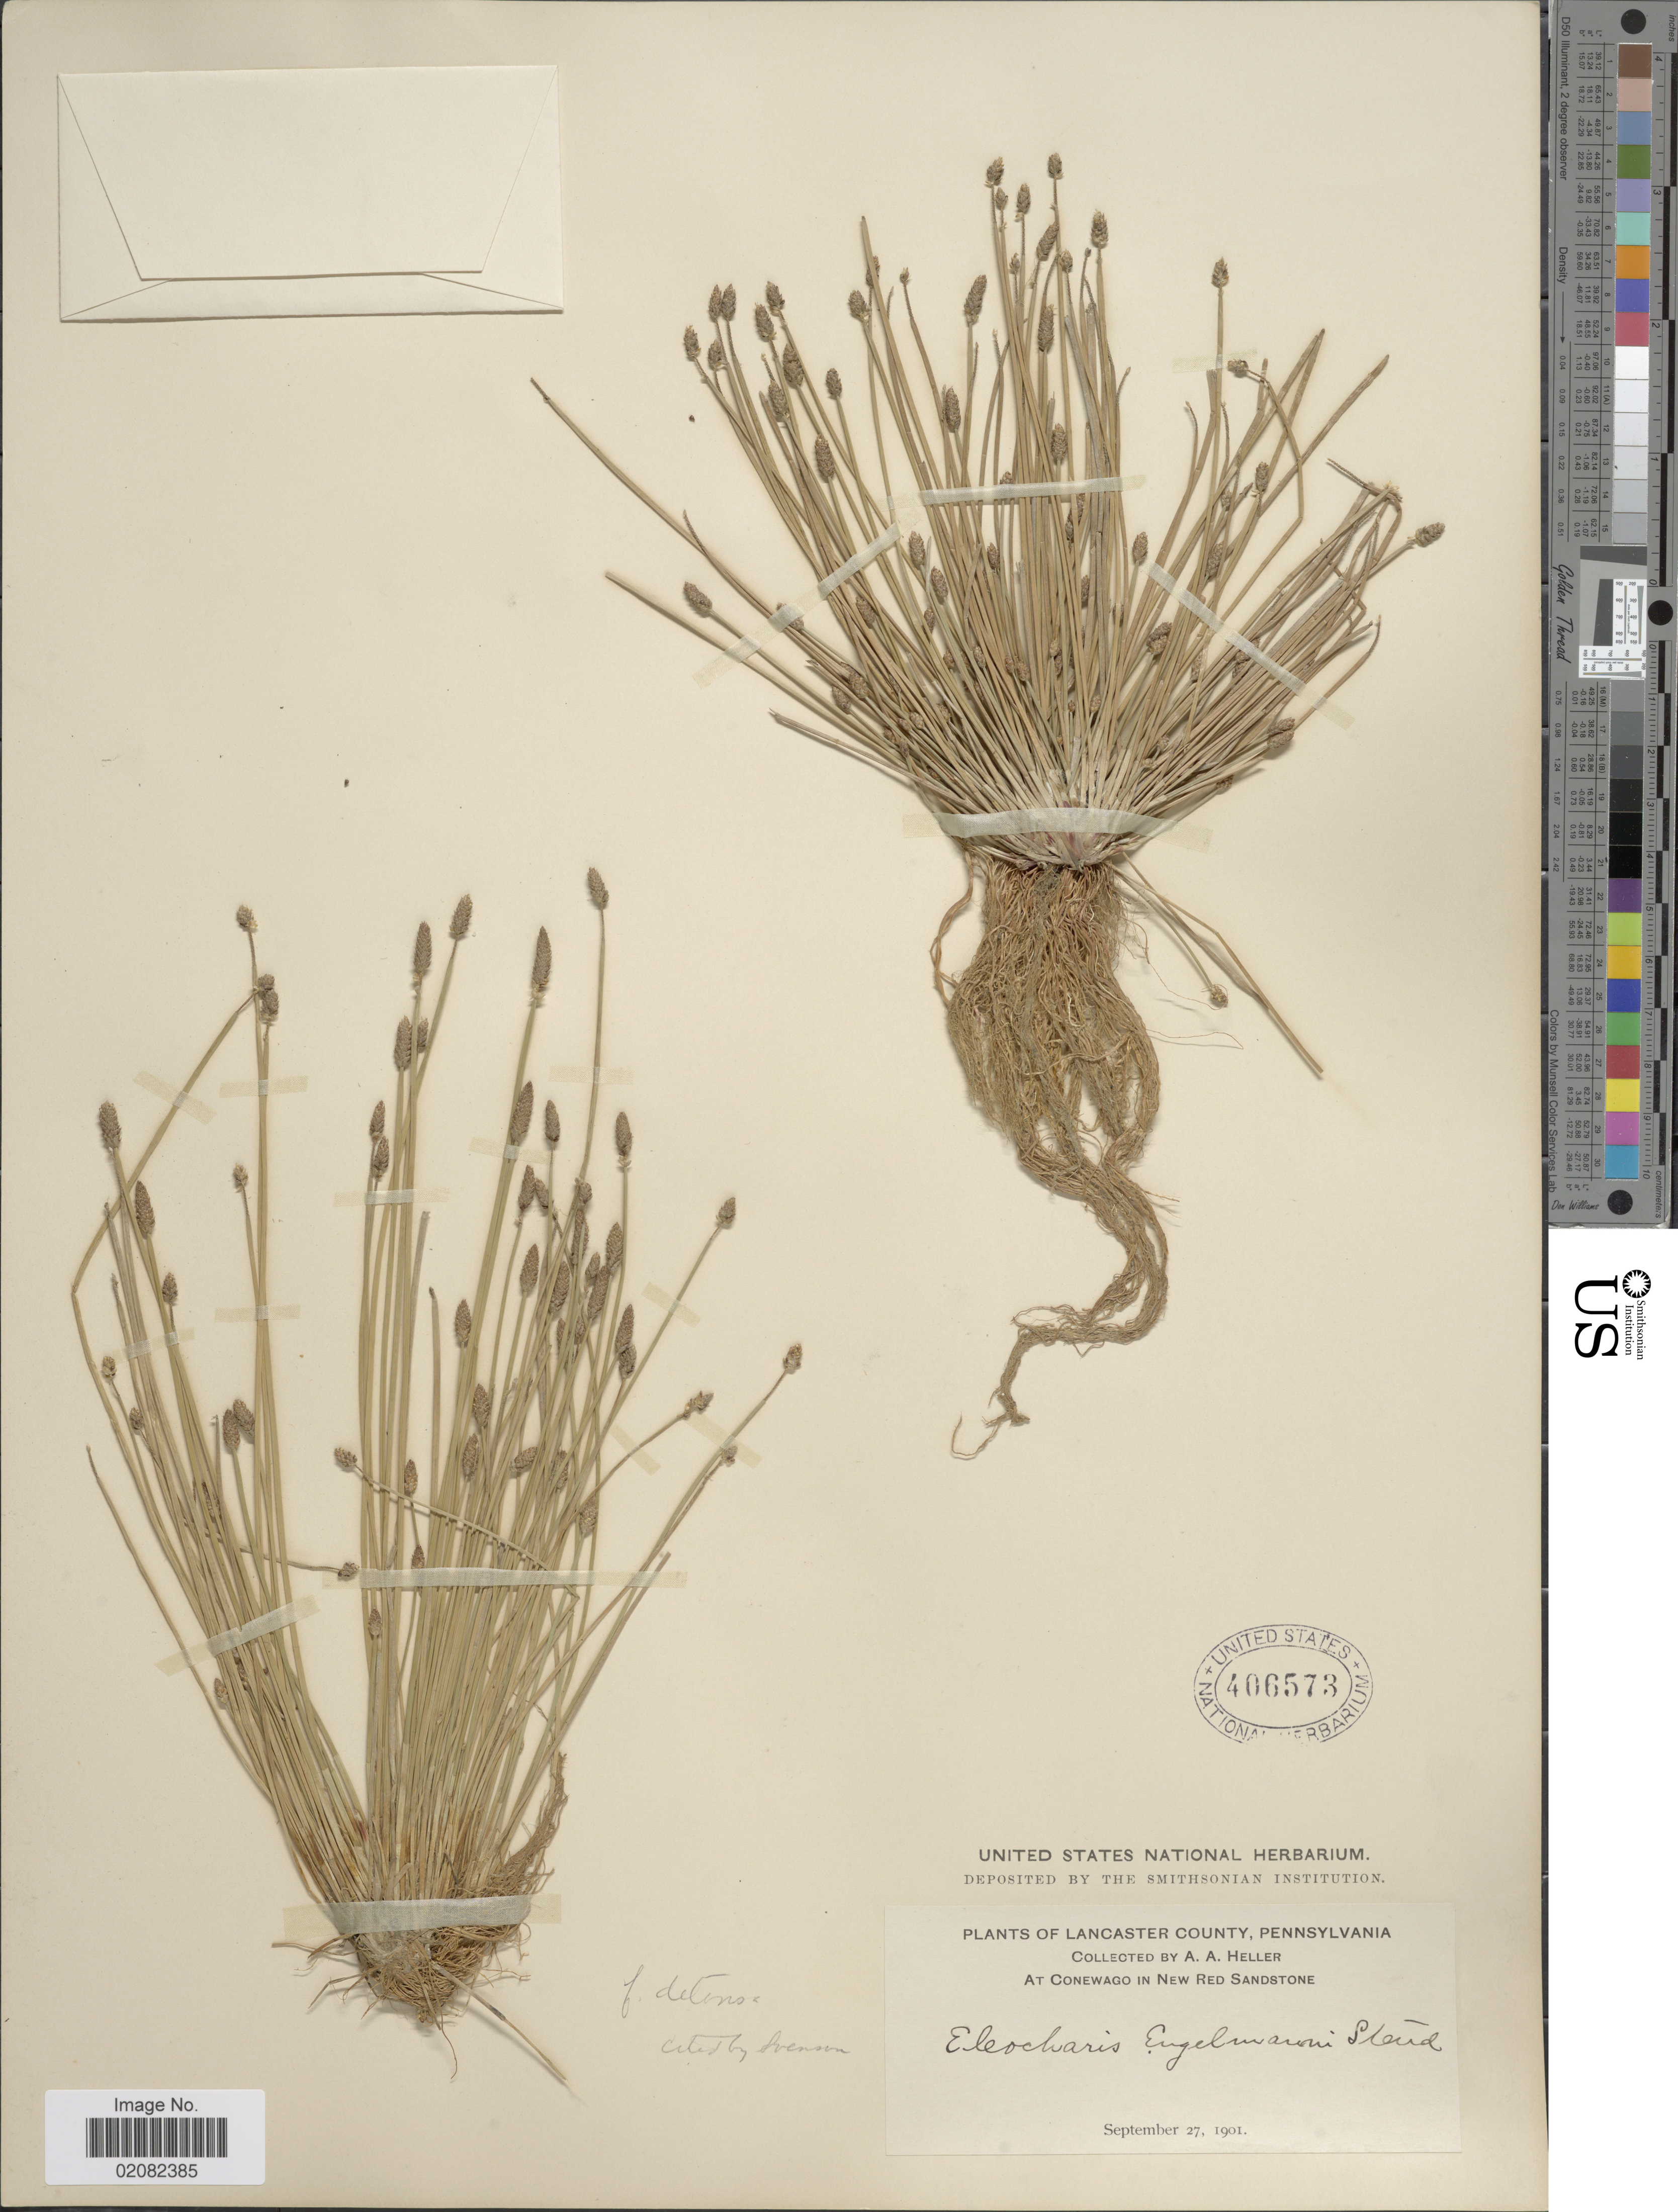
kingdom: Plantae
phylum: Tracheophyta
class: Liliopsida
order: Poales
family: Cyperaceae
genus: Eleocharis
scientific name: Eleocharis engelmannii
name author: Steud.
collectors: A. A. Heller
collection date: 1901-09-27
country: United States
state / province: Pennsylvania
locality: Lancaster County, Conewago in New Red Sandstone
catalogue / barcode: US 406573